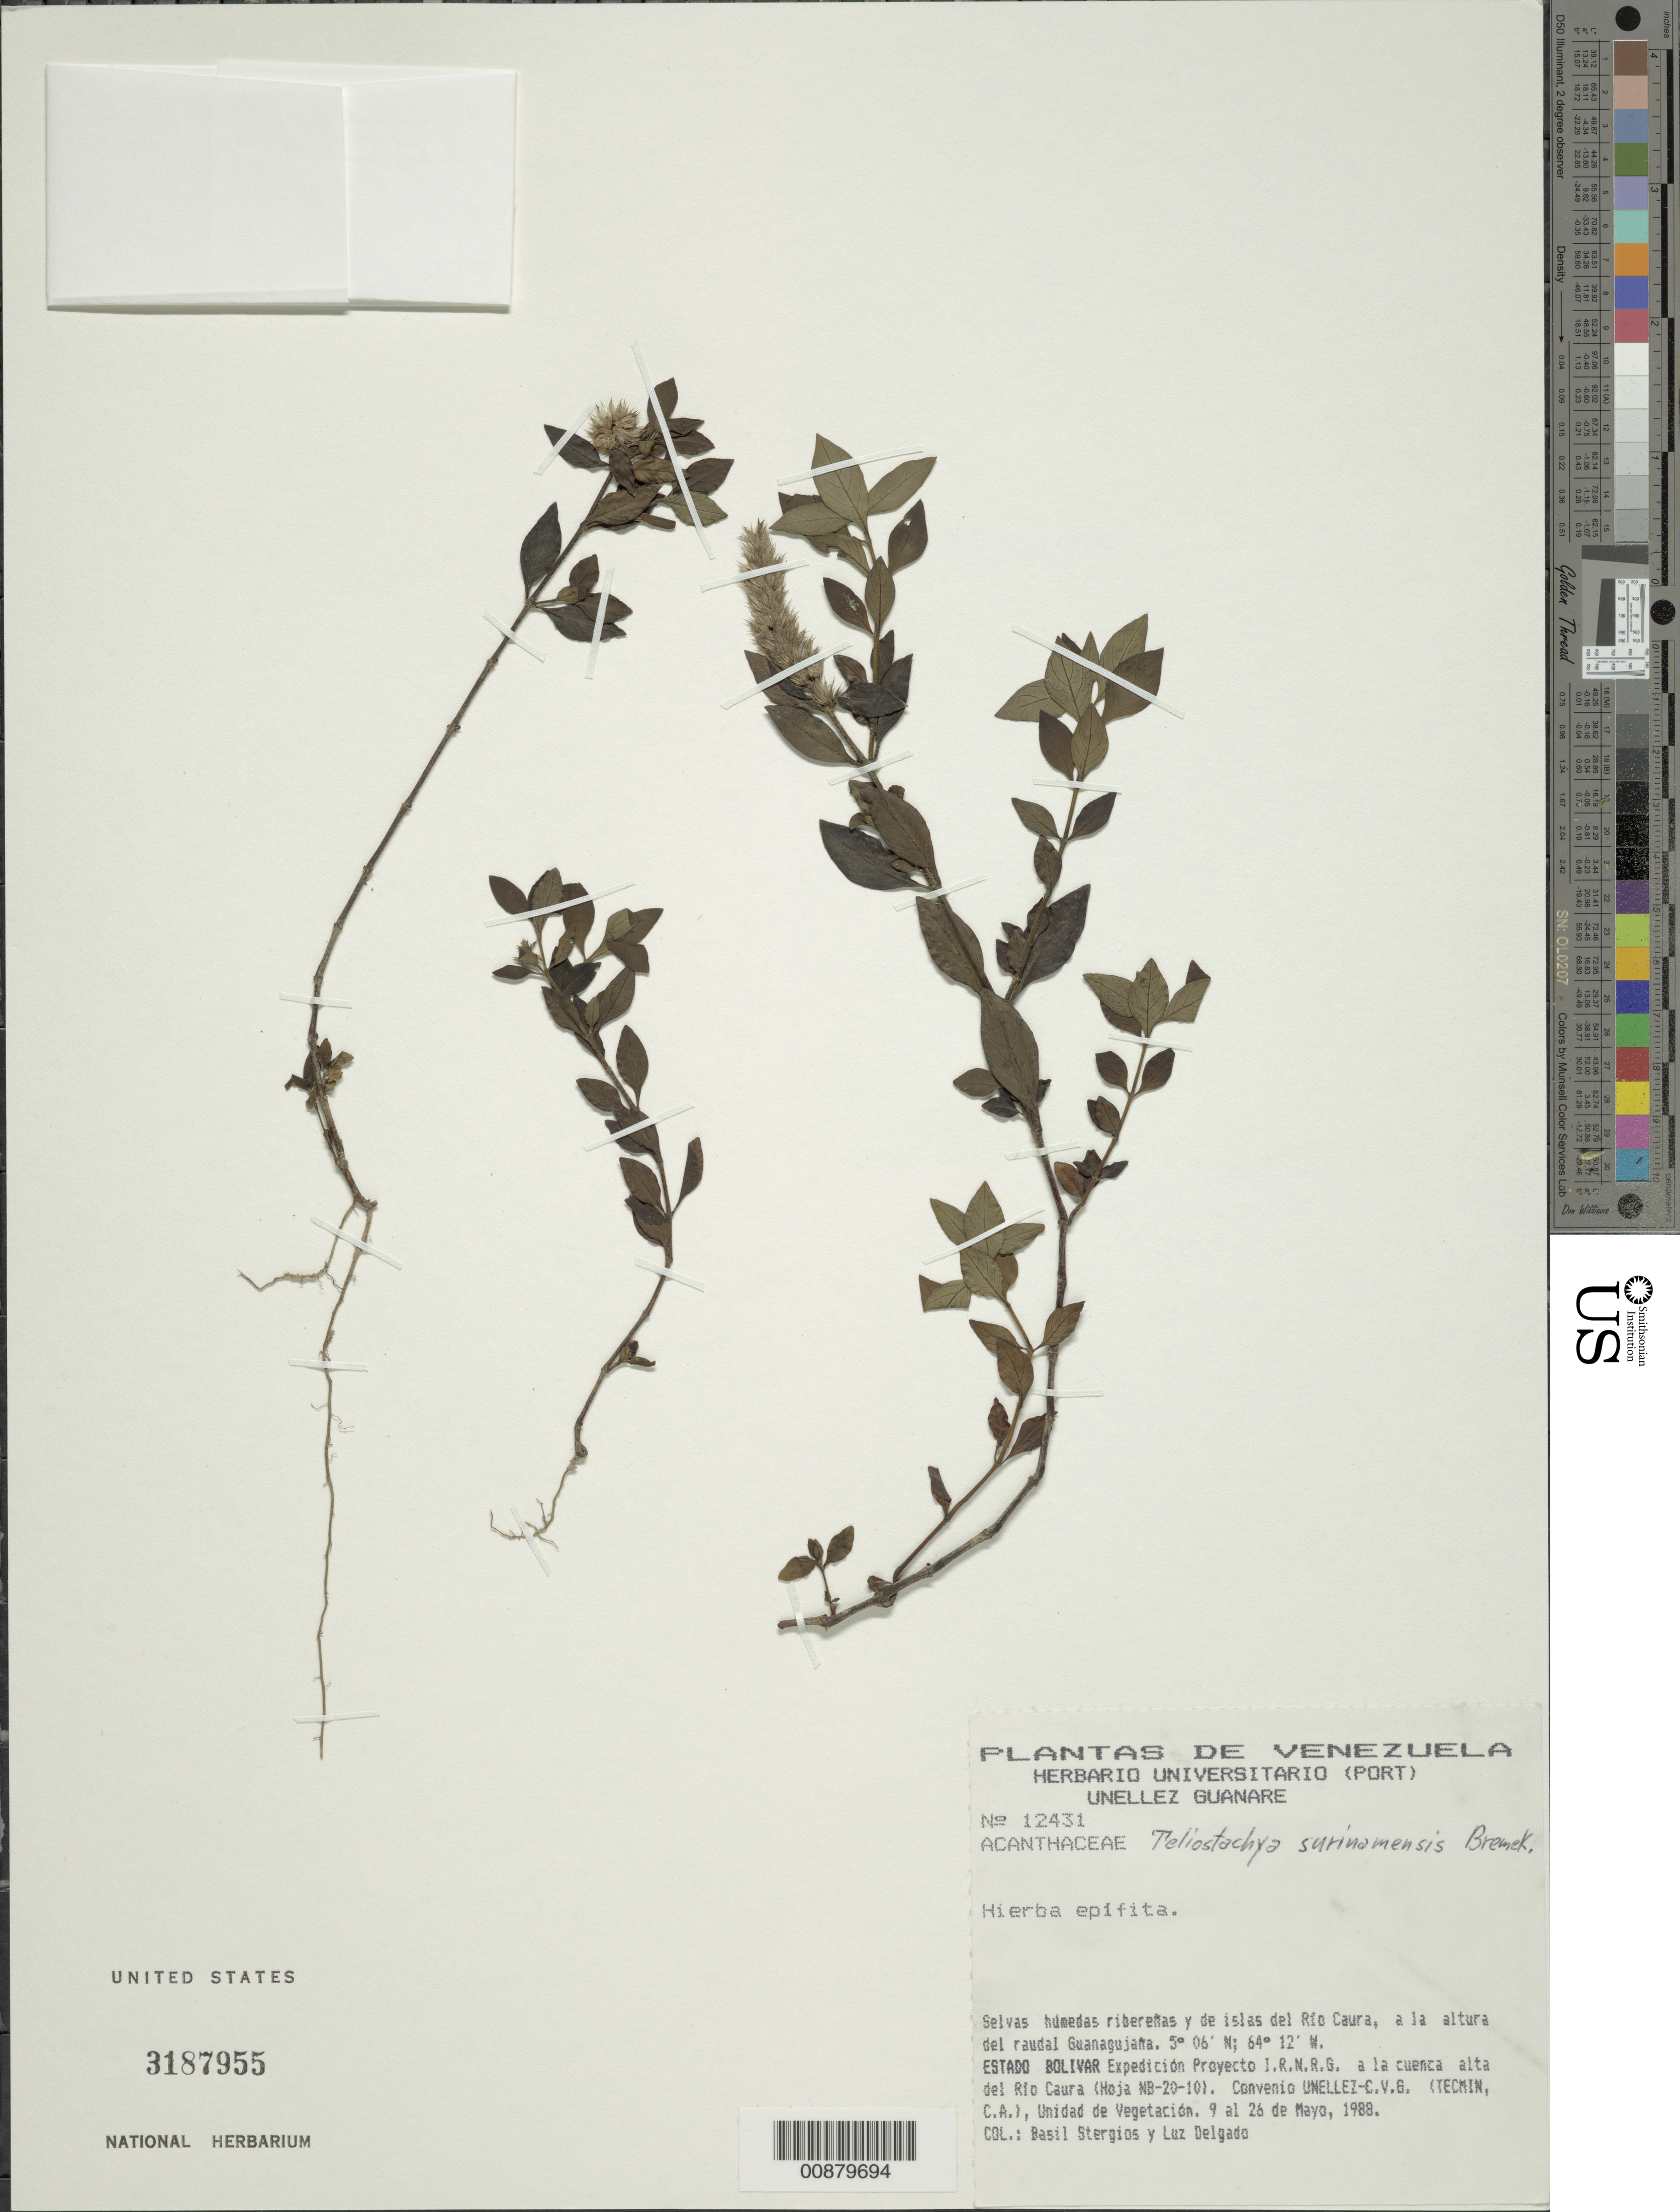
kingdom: Plantae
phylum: Tracheophyta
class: Magnoliopsida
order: Lamiales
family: Acanthaceae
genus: Teliostachya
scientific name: Teliostachya surinamensis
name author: Bremek.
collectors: B. G. Stergios & L. Delgado V.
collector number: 12431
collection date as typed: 9-May-88 to 26-May-88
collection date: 1988-05-09/1988-05-26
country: Venezuela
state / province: Bolívar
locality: Río Caura, raudal Guanagujaña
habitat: Selvas húmedas riberenas y islas del río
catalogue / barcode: US 3187955